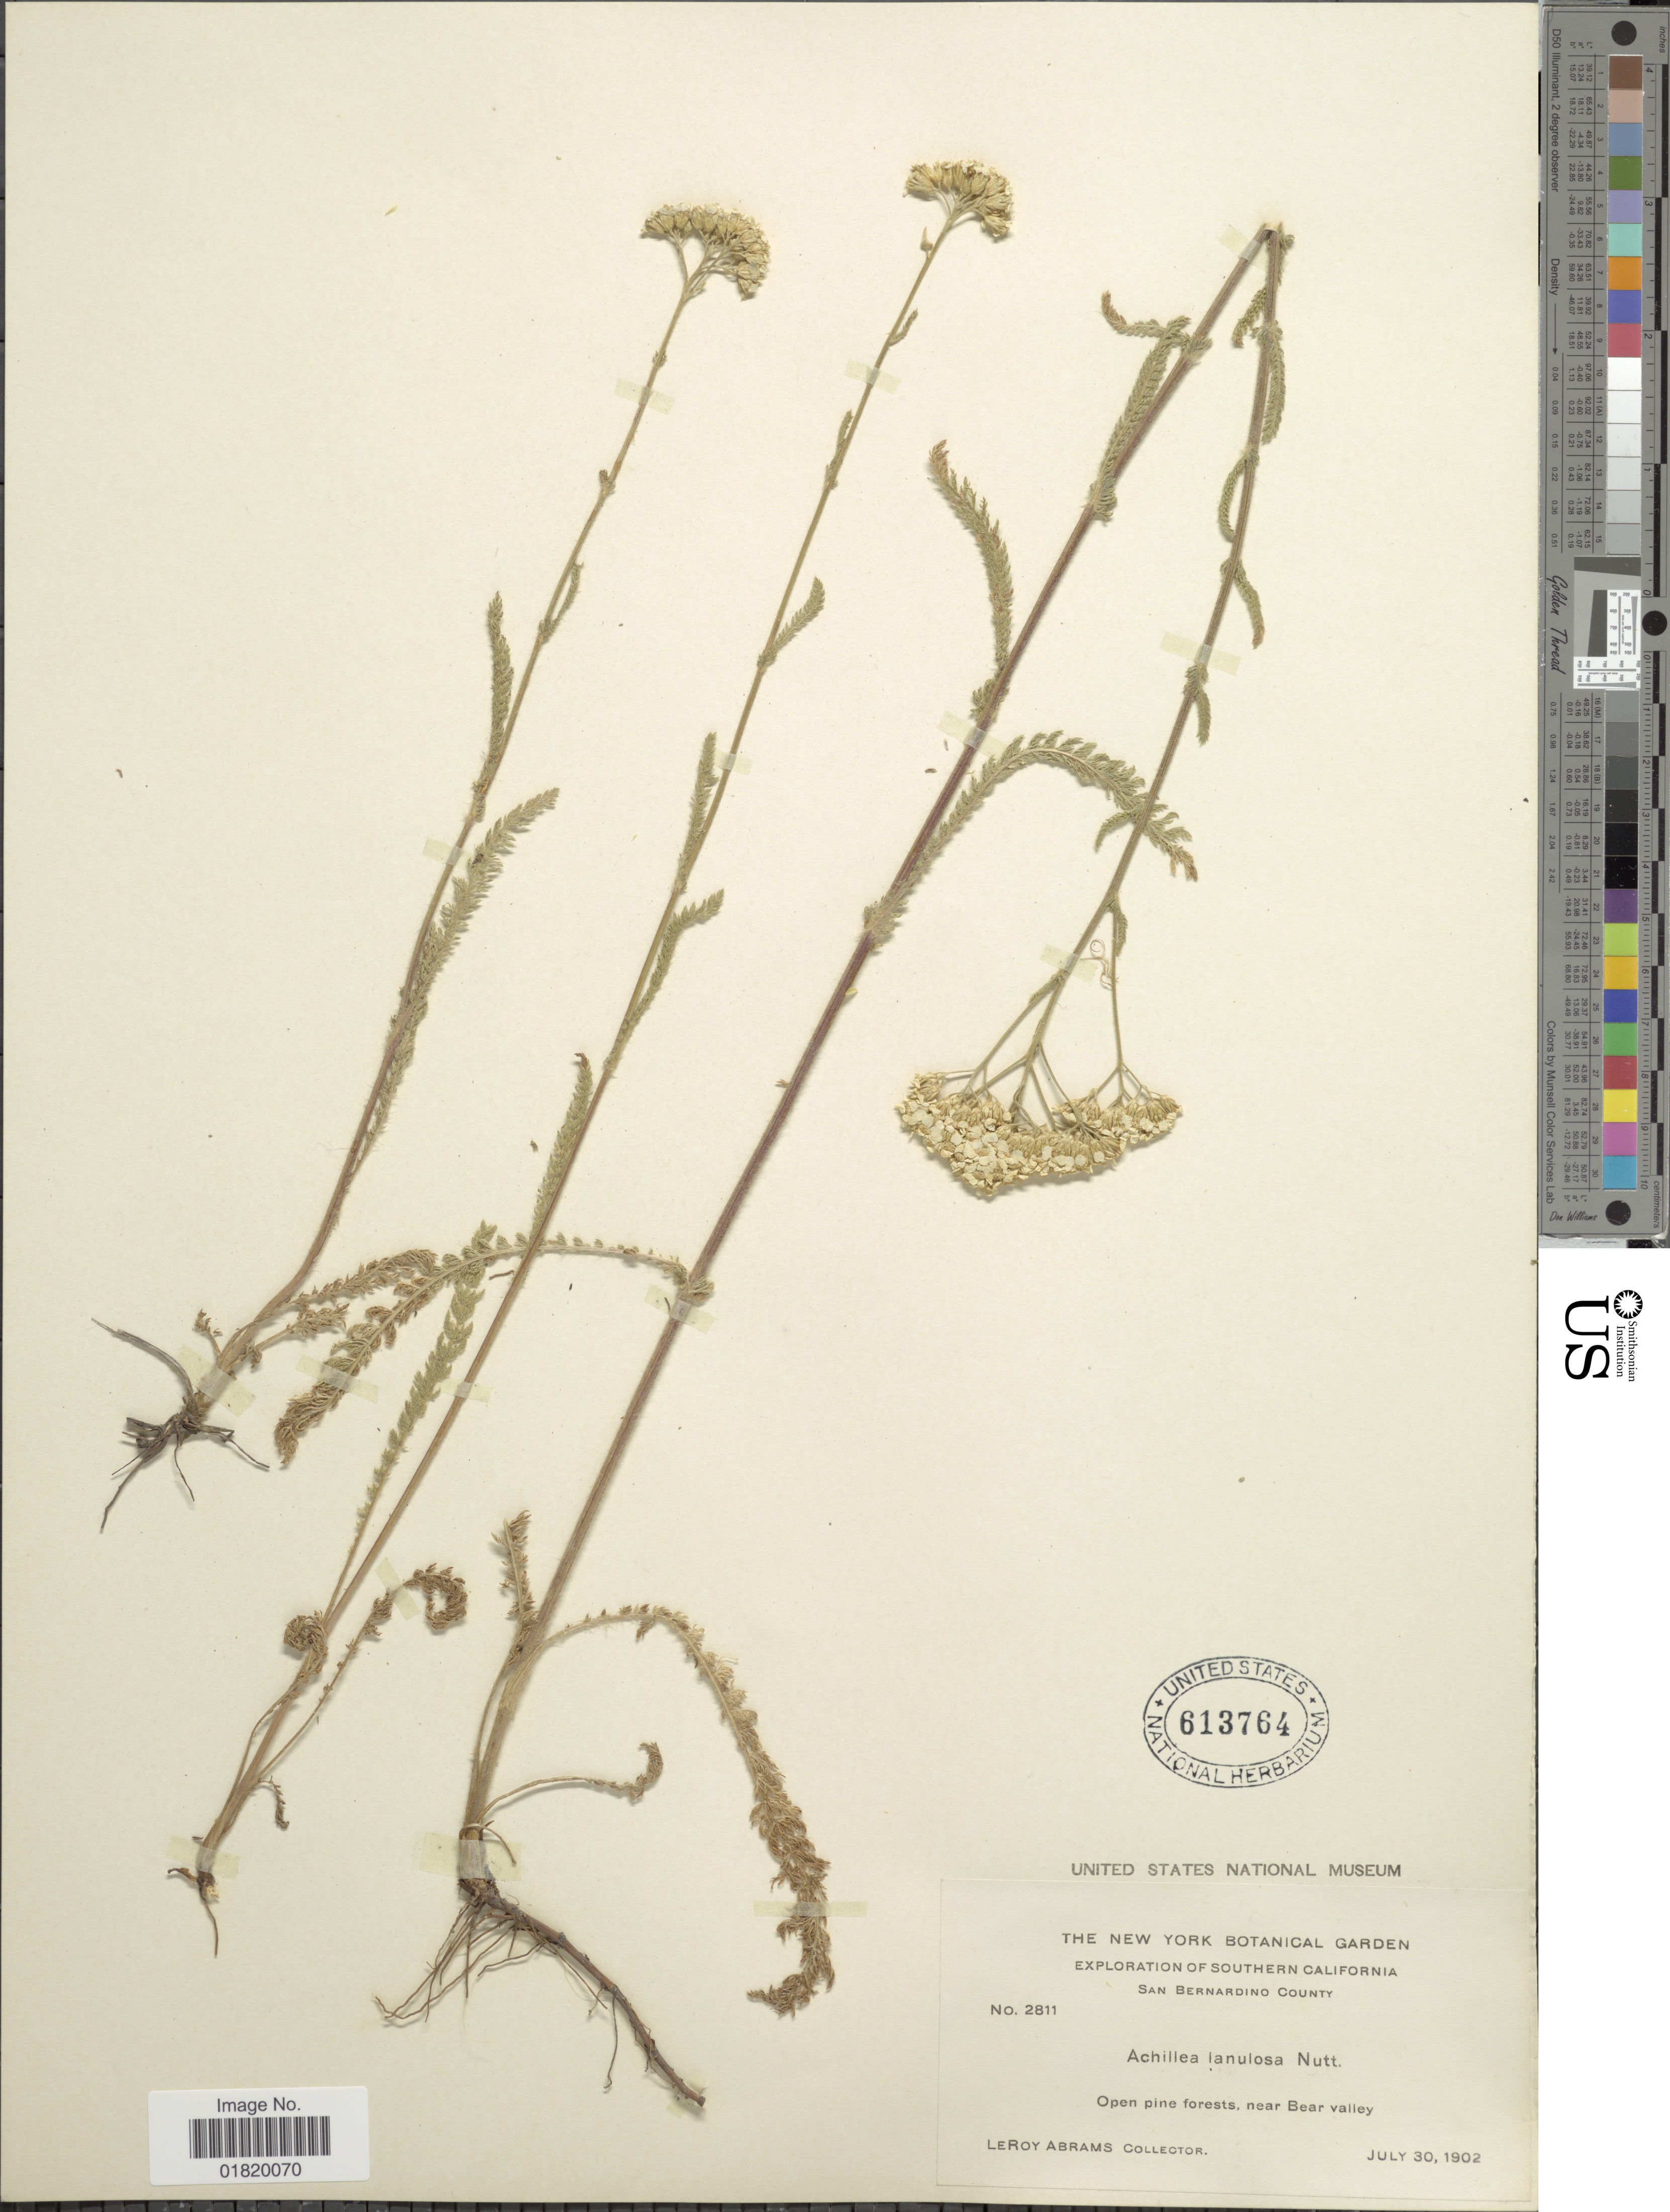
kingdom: Plantae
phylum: Tracheophyta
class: Magnoliopsida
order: Asterales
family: Asteraceae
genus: Achillea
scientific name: Achillea lanulosa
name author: Nutt.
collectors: L. Abrams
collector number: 2811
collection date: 1902-07-30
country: United States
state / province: California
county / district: San Diego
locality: Southern California. San Diego County. near Bear valley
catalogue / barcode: US 613764